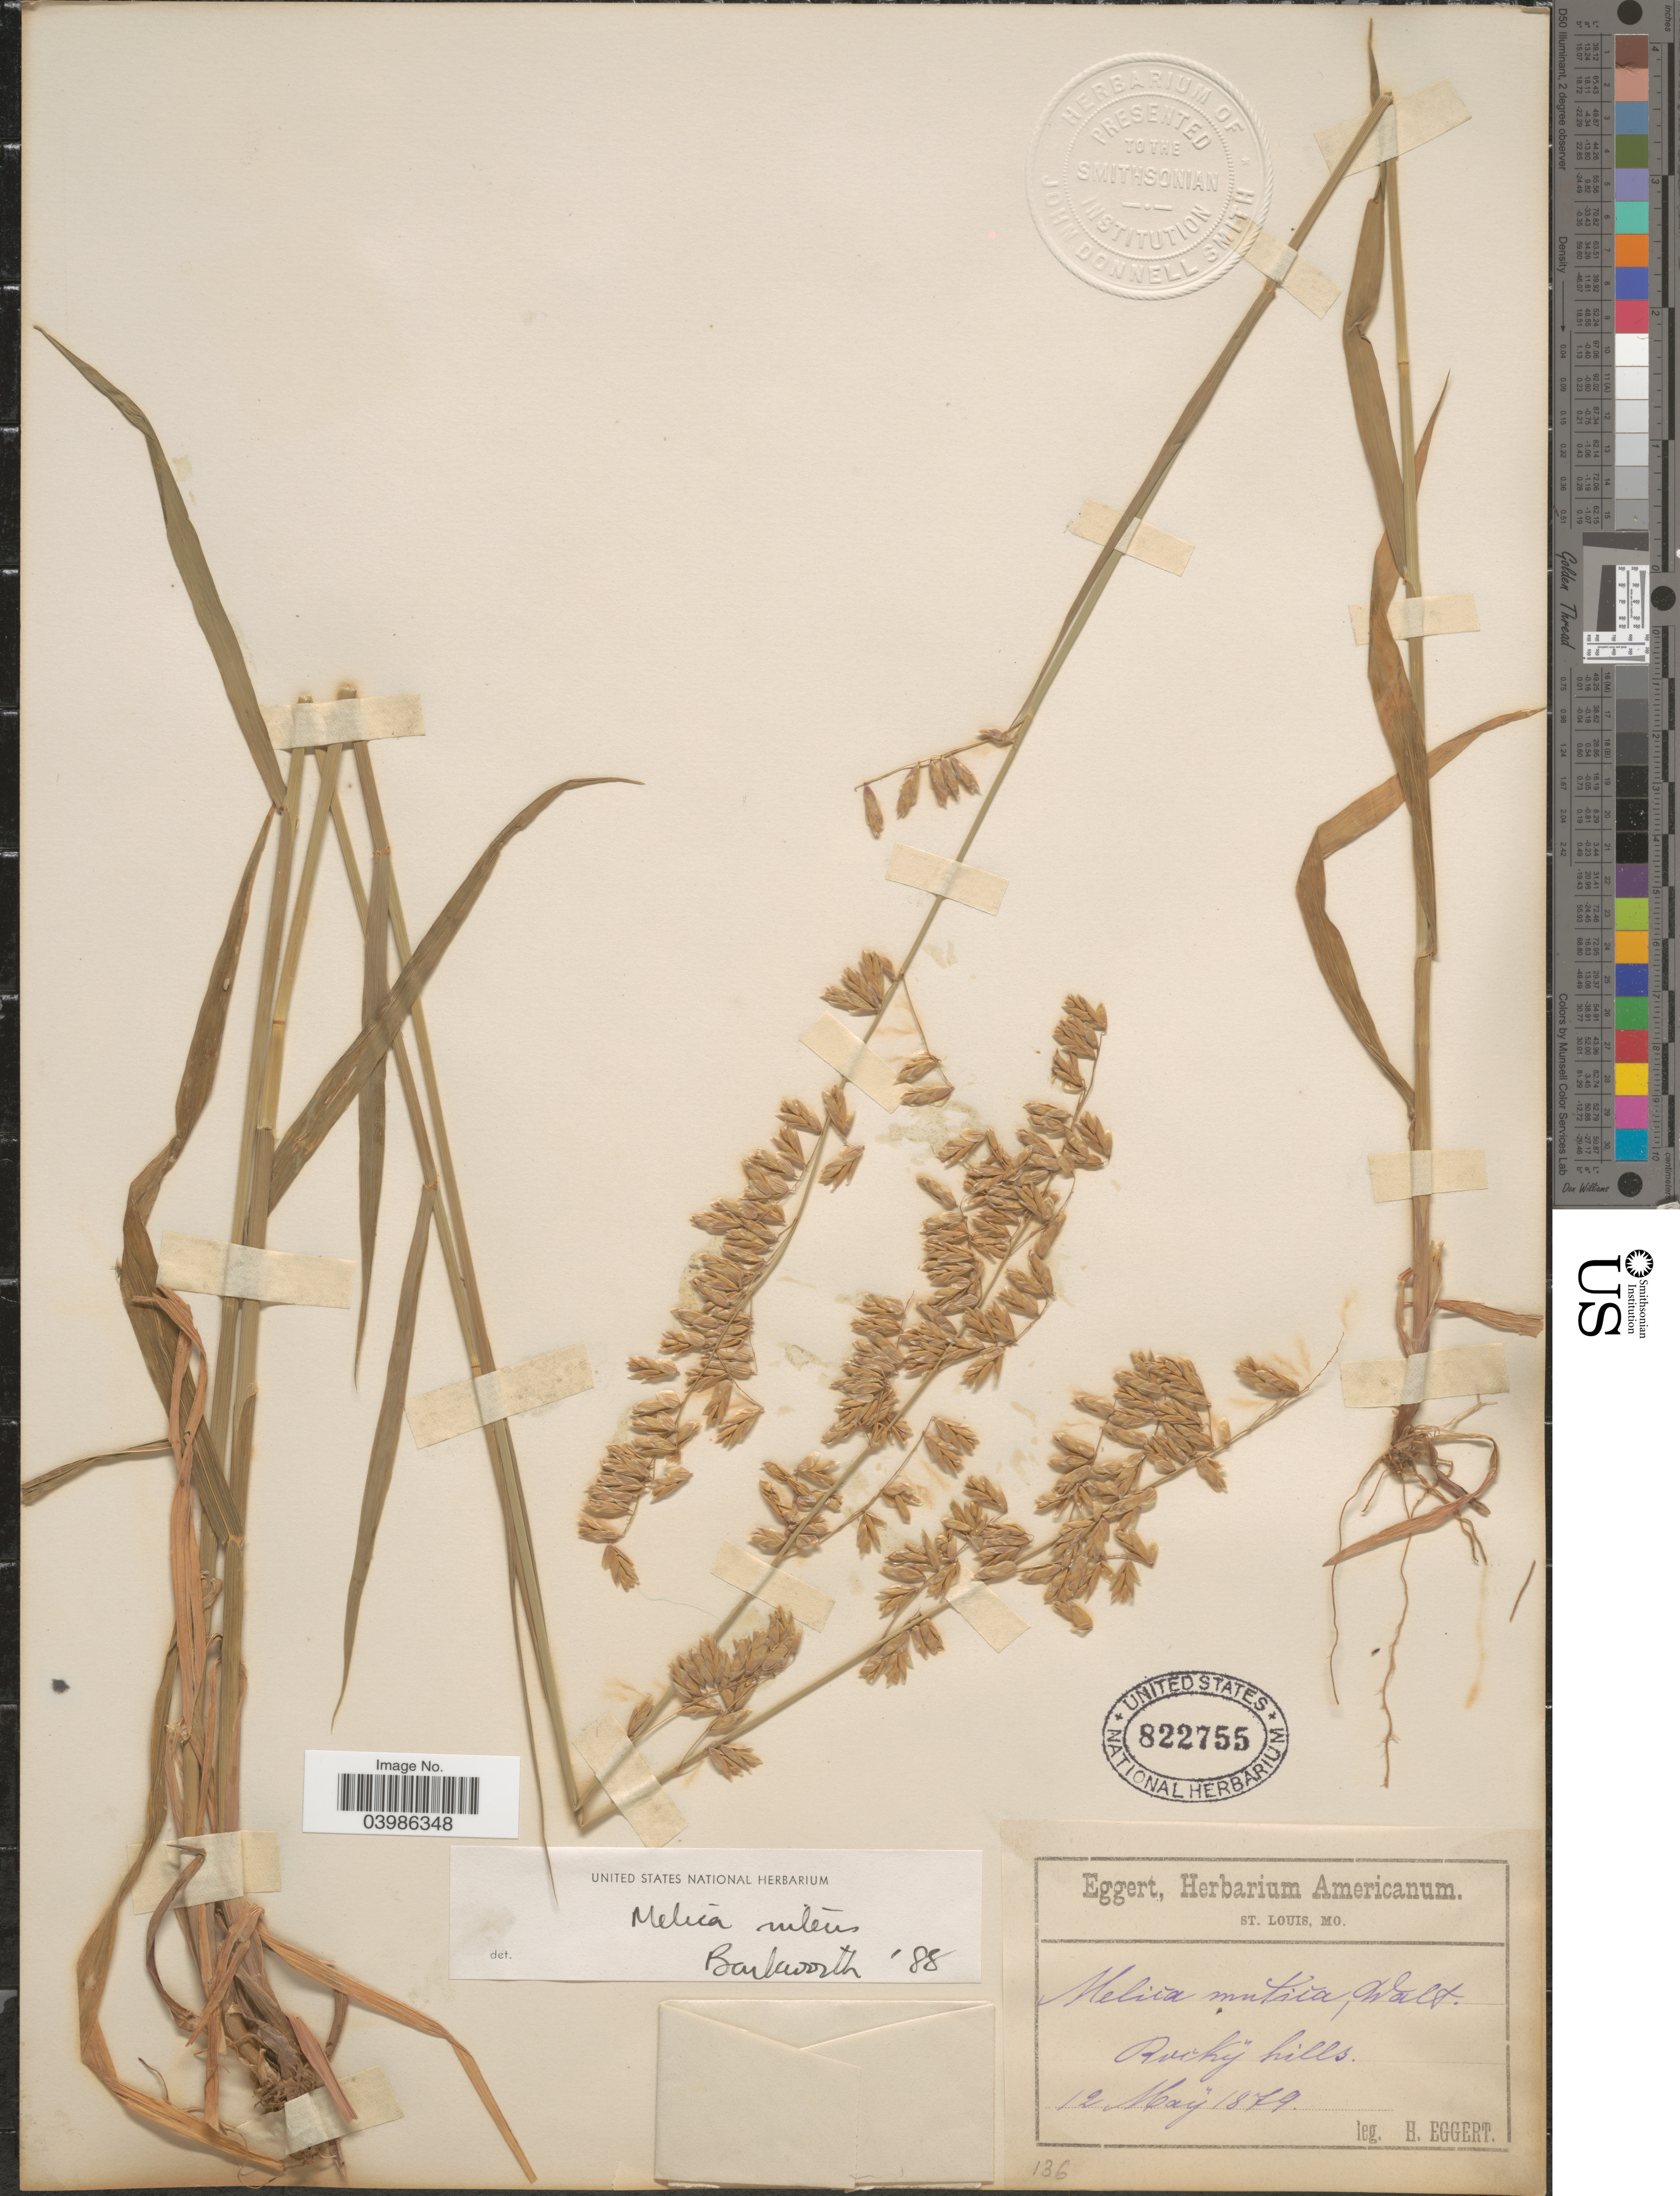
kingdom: Plantae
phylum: Tracheophyta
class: Liliopsida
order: Poales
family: Poaceae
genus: Melica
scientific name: Melica nitens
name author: (Scribn.) Nutt. ex Piper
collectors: H. Eggert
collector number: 136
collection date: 1879-05-12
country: United States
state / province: Missouri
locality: Rocky hills.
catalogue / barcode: US 822755